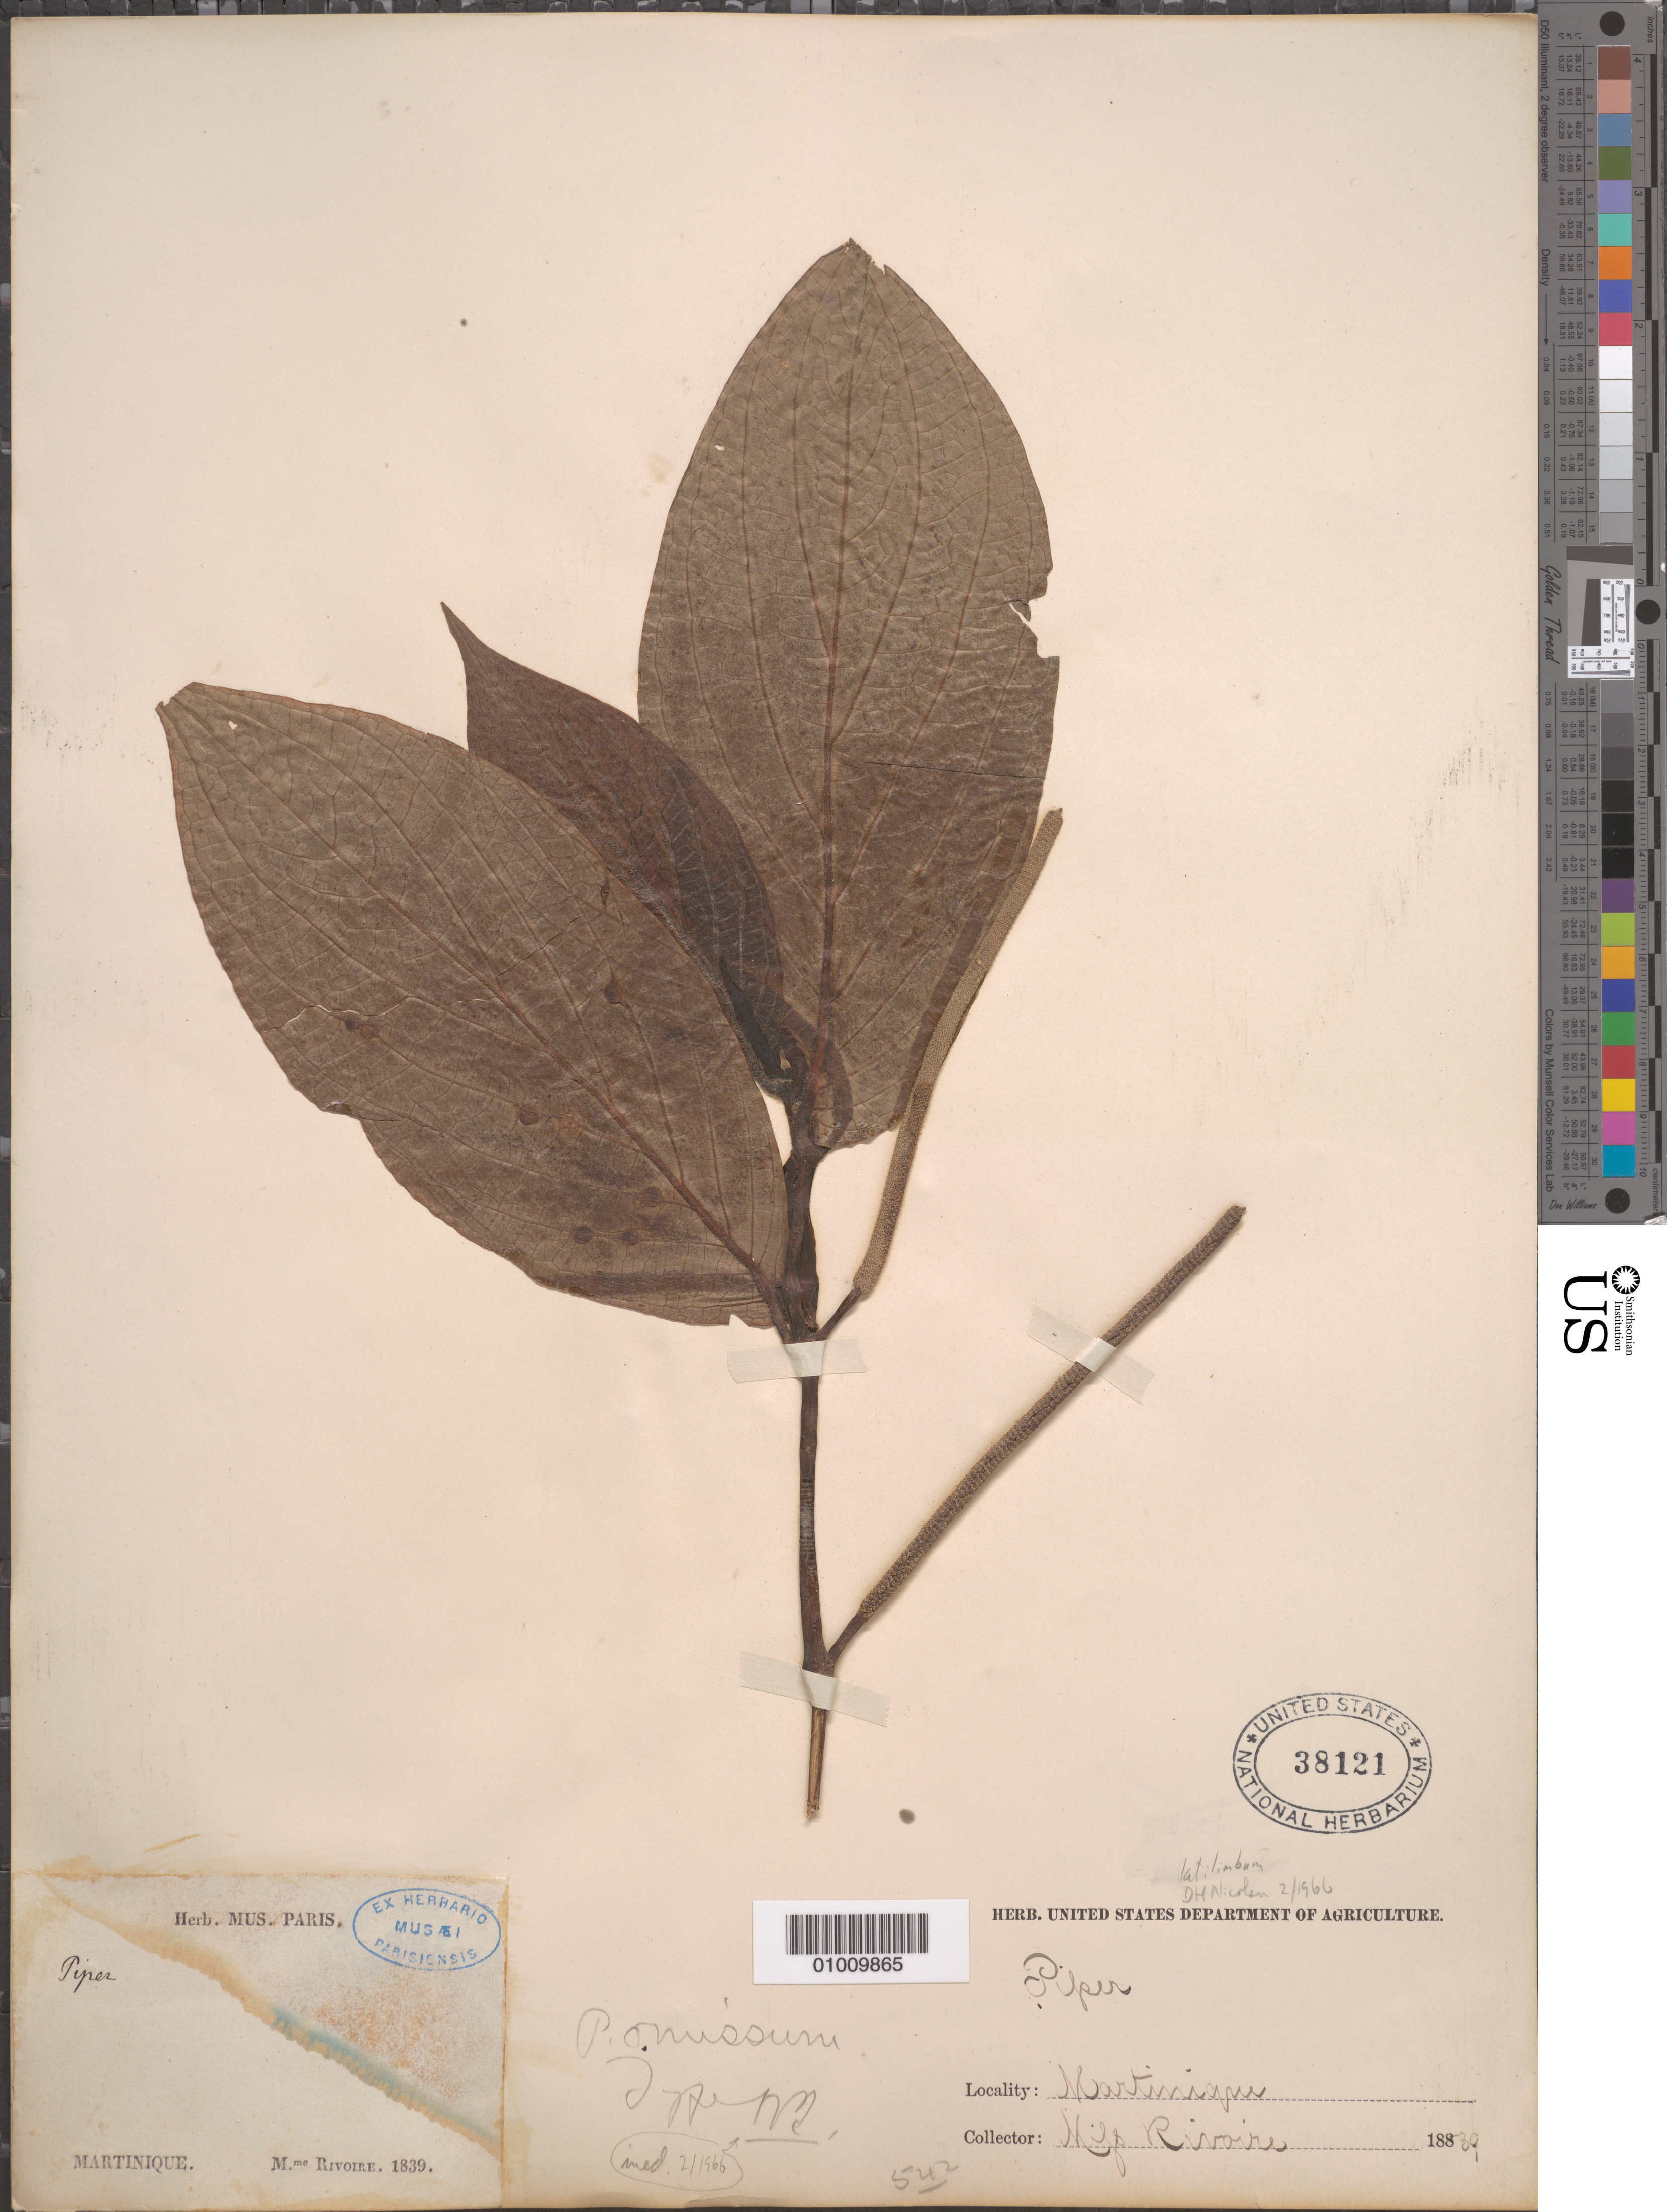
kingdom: Plantae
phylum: Tracheophyta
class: Magnoliopsida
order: Piperales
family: Piperaceae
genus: Piper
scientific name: Piper latilimbum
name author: C. DC. in Urb.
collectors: M. Rivoire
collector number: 542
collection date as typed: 1888 to 1889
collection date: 1888/1889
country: Martinique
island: Martinique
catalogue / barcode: US 38121